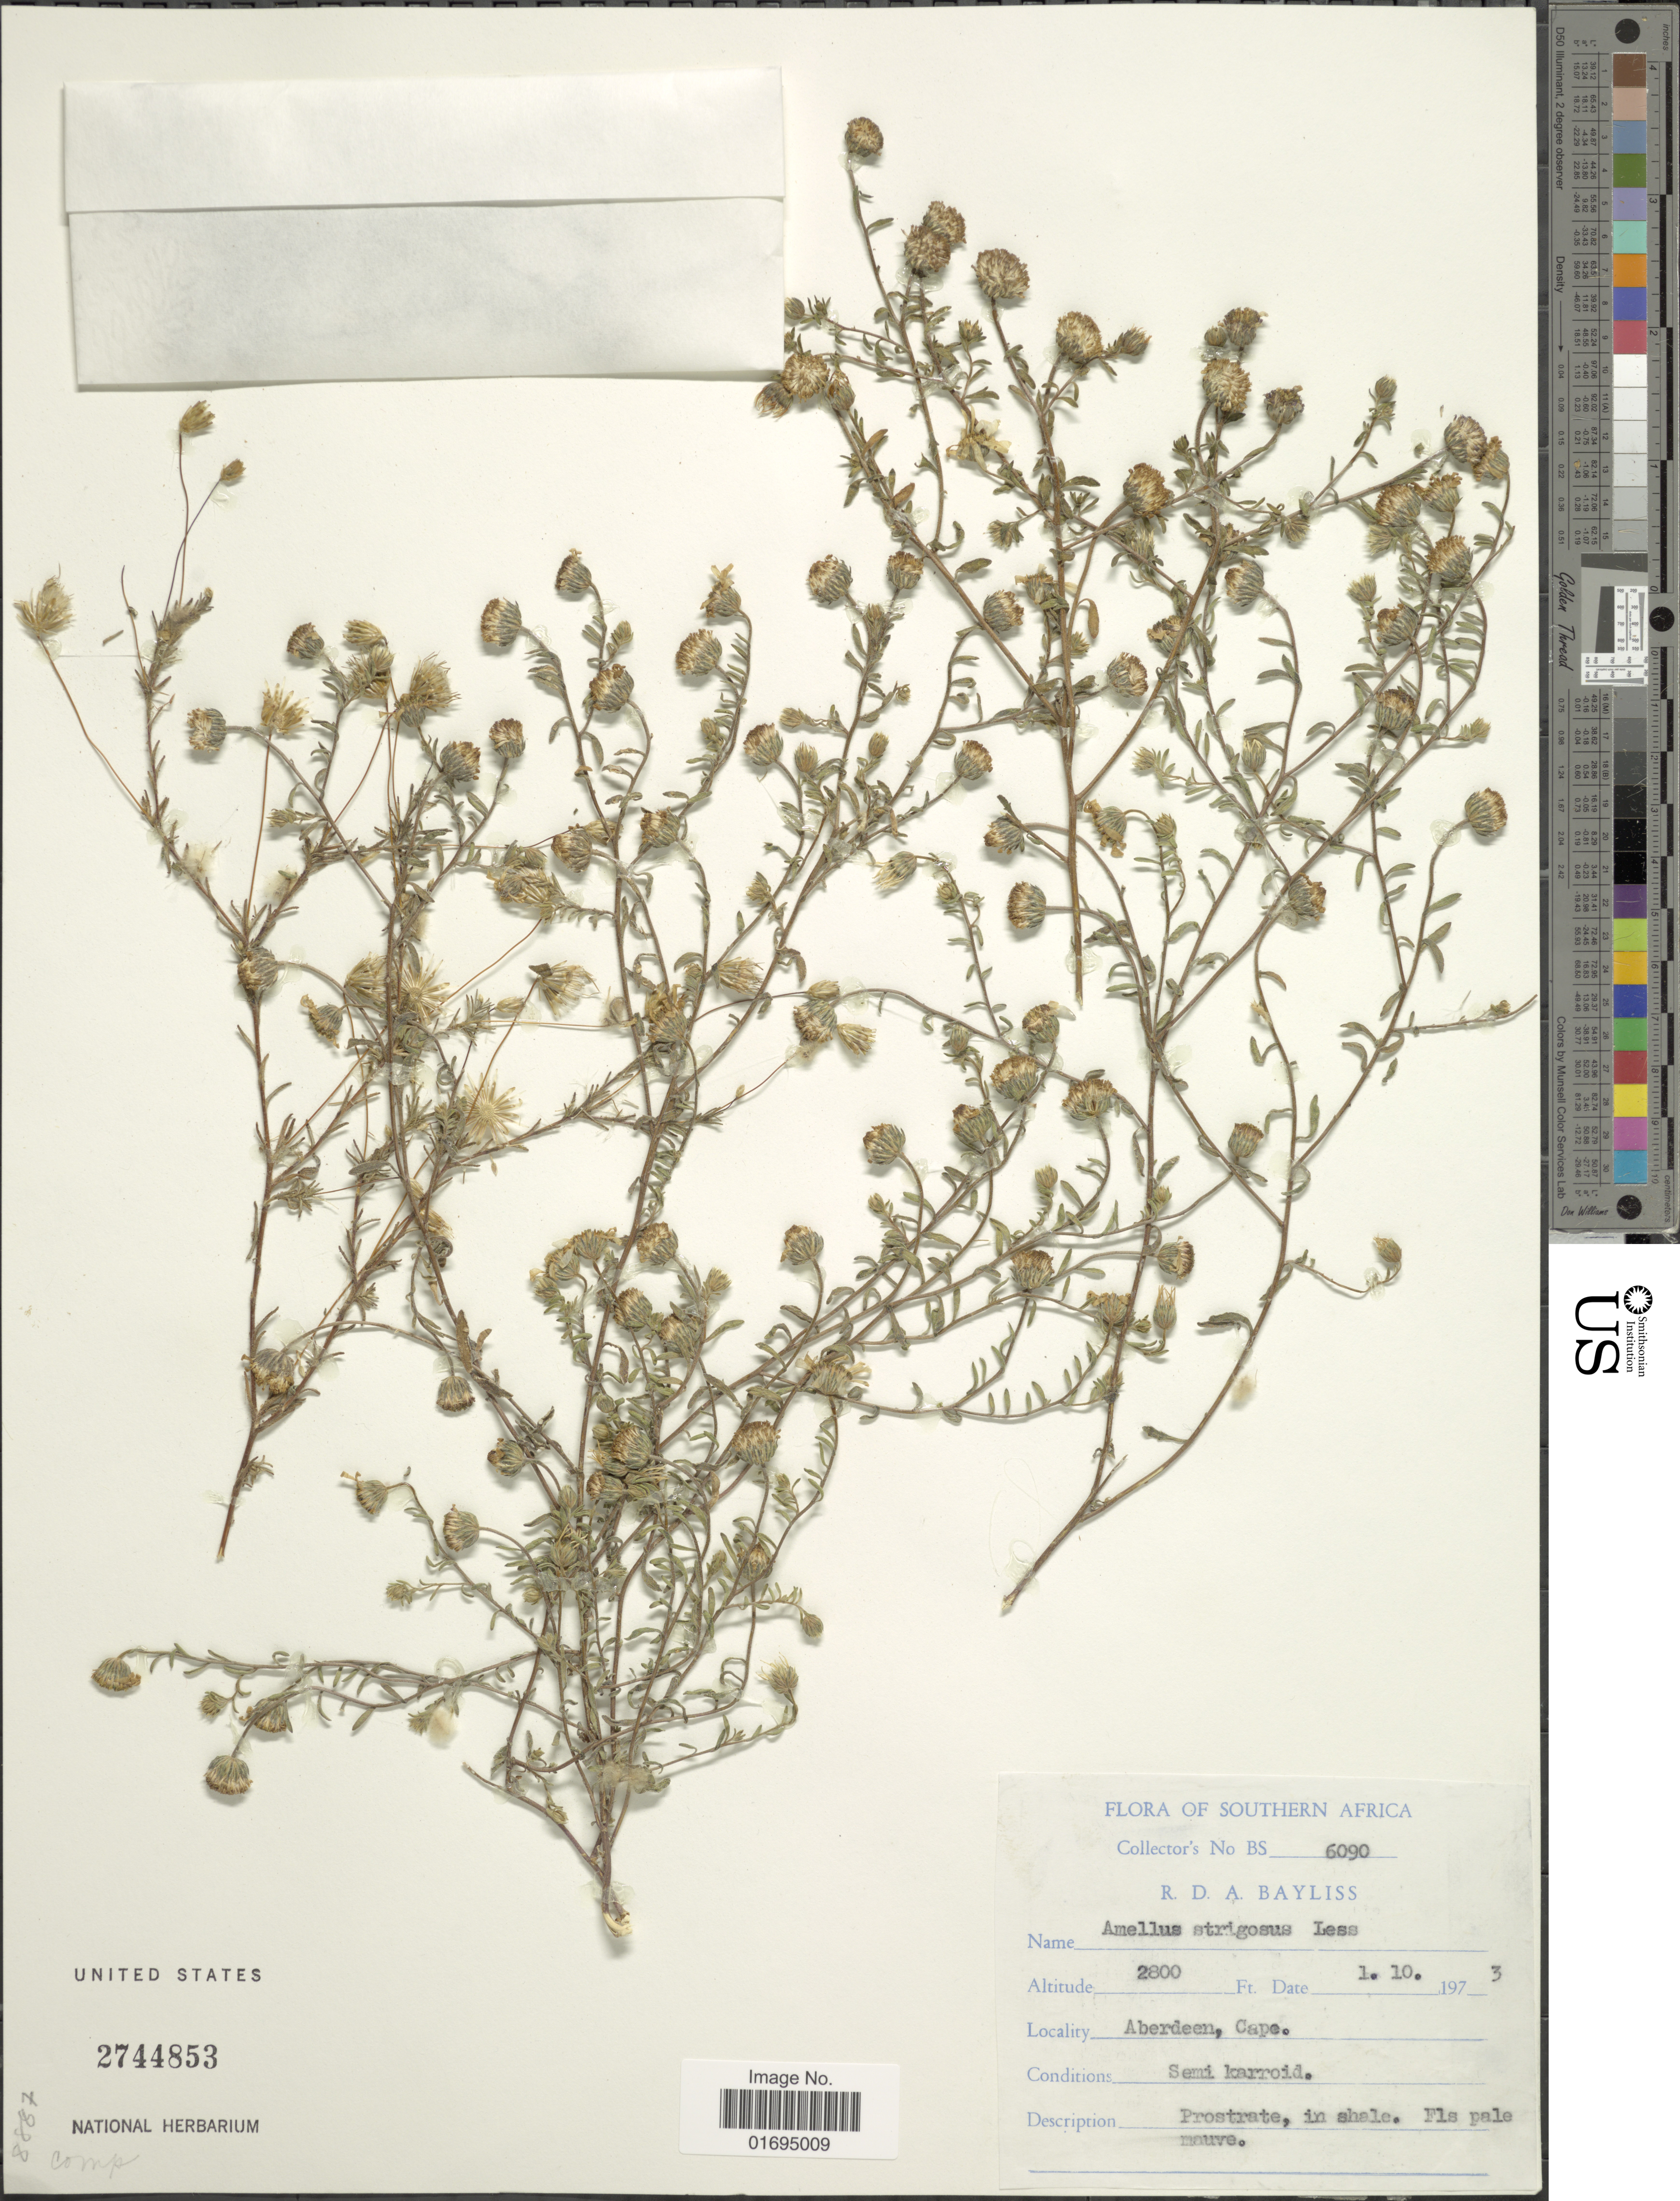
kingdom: Plantae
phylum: Tracheophyta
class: Magnoliopsida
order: Asterales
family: Asteraceae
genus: Amellus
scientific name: Amellus strigosus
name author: (Thunb.) Less.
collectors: R. Bayliss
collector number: BS6090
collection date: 1973-10-01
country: South Africa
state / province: Eastern Cape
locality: Aberdeen, Cape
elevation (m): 853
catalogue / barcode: US 2744853